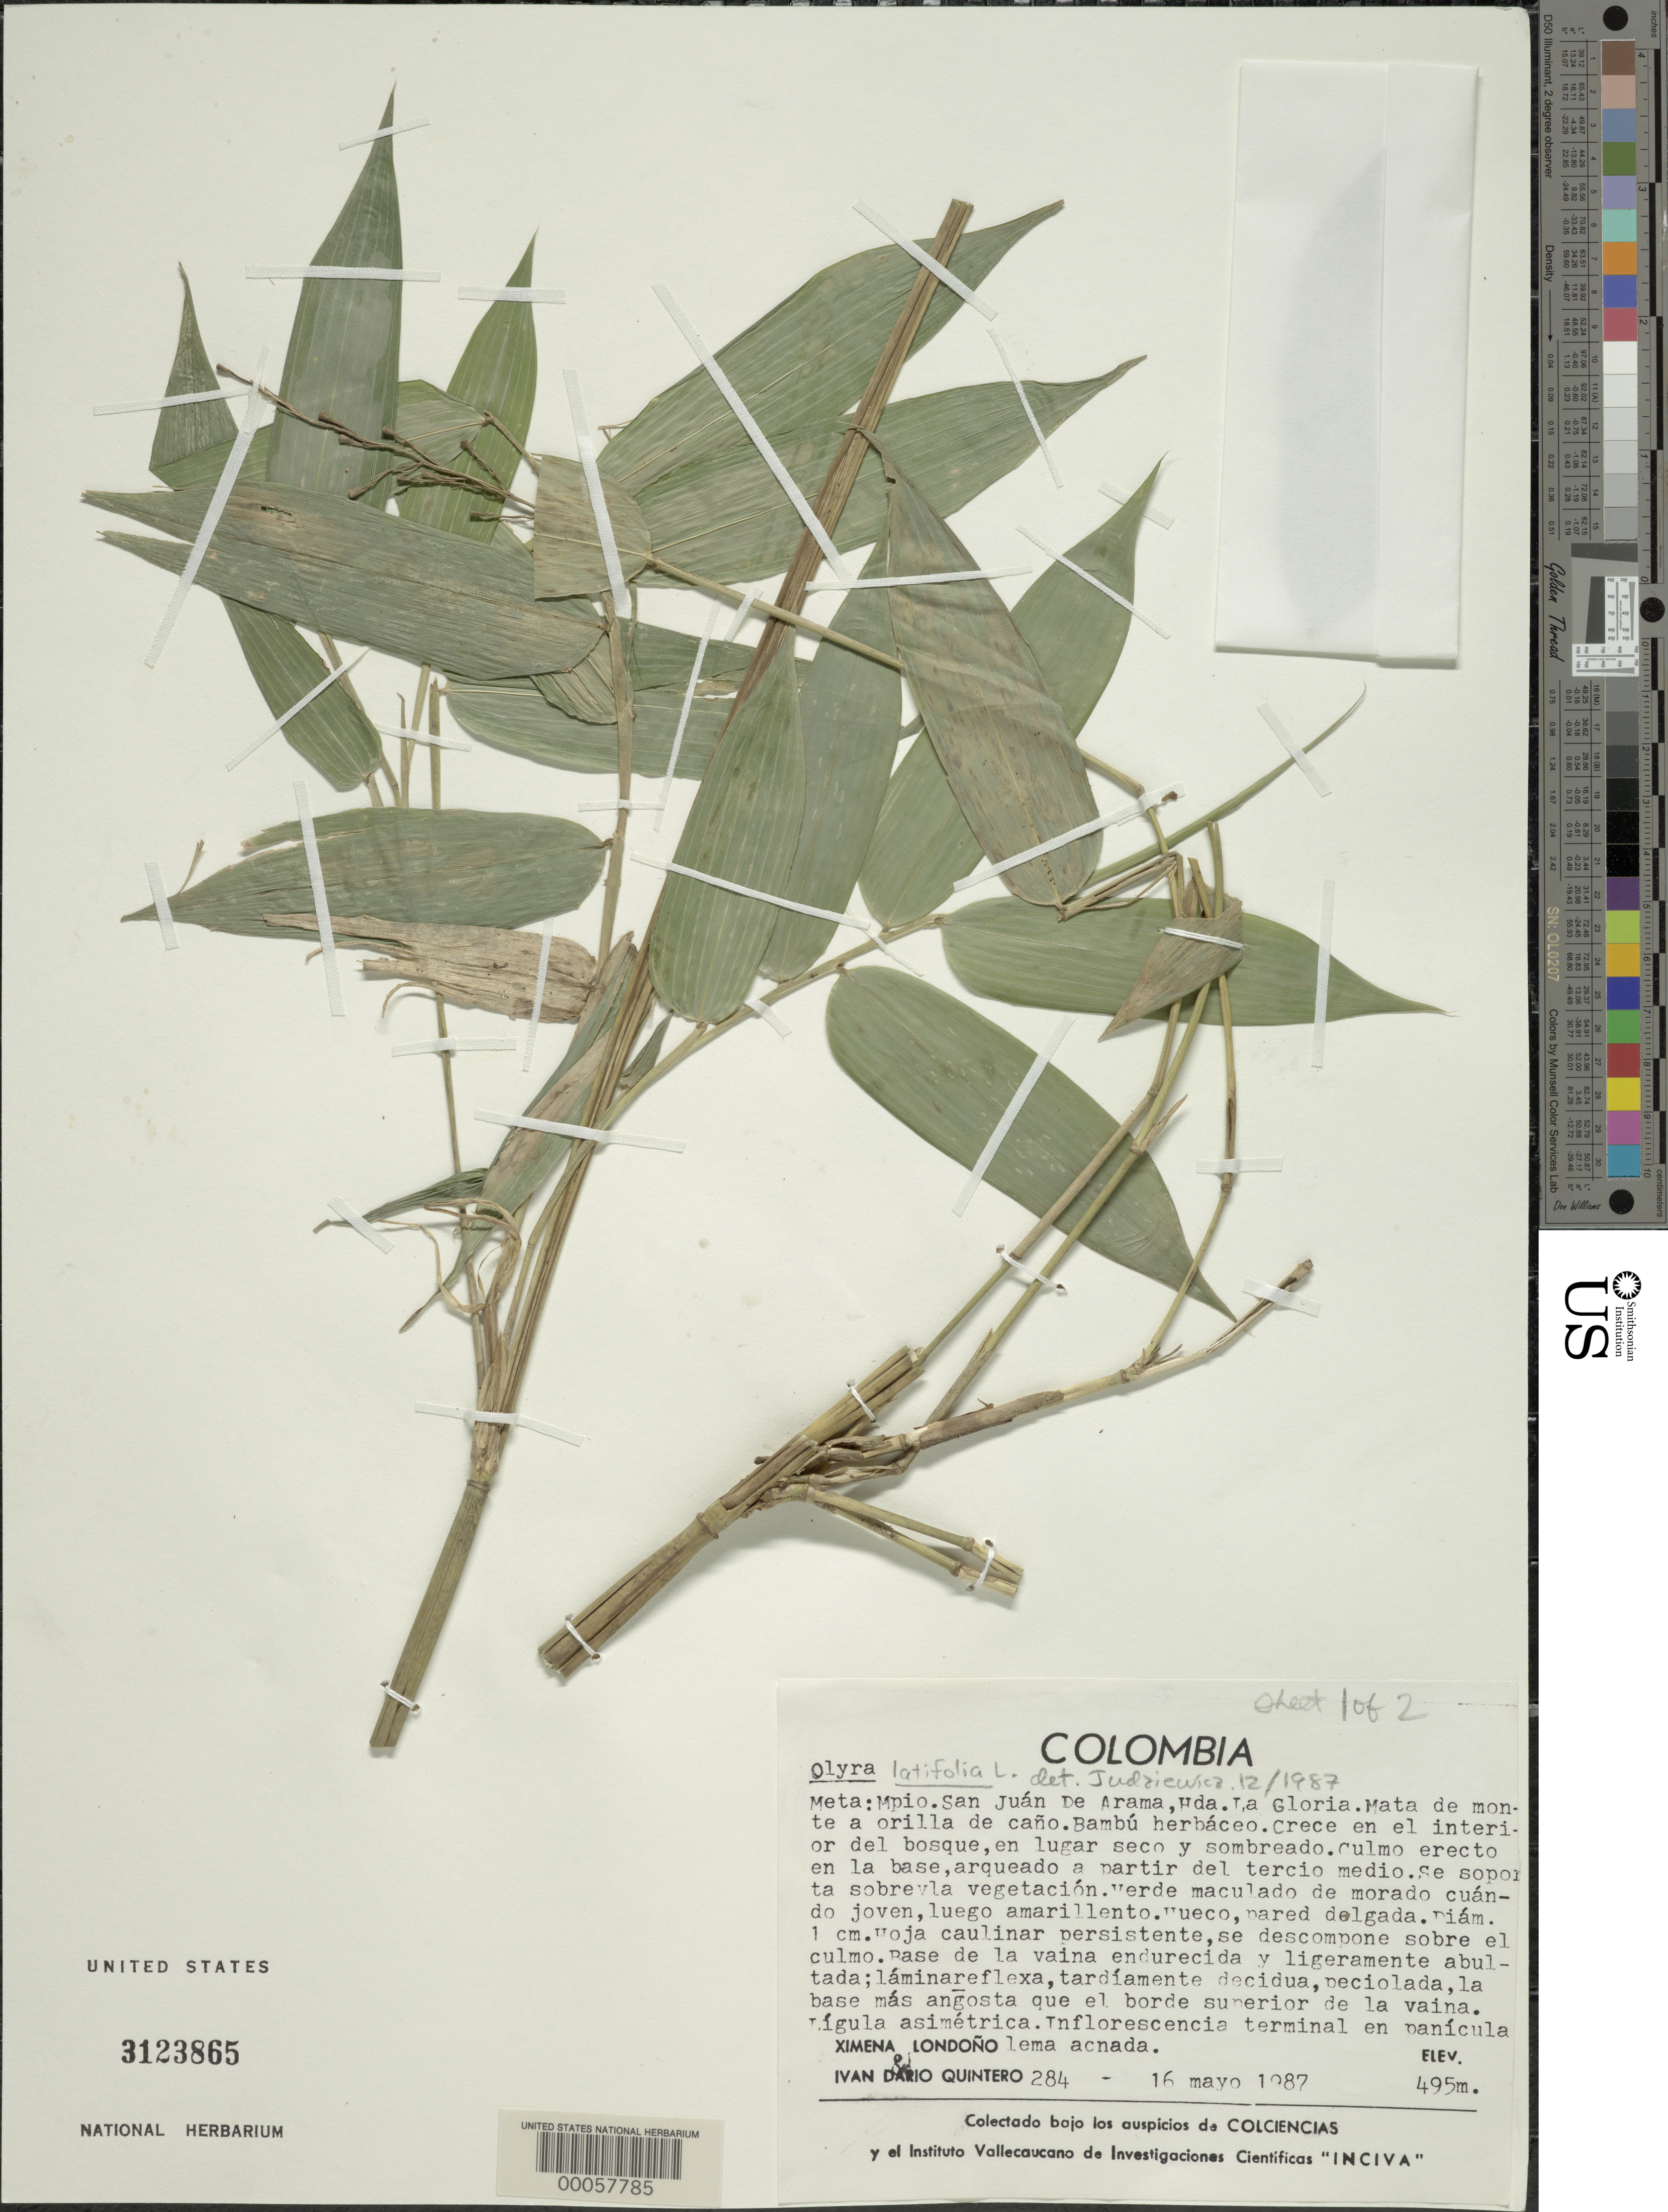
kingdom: Plantae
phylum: Tracheophyta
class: Liliopsida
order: Poales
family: Poaceae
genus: Olyra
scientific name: Olyra latifolia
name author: L.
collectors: X. Londoño & I. Quintero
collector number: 284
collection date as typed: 16 May 1987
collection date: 1987-05-16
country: Colombia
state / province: Meta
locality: Mun. San Juan de Arama, hda. la Gloria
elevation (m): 495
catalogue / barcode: US 3123865